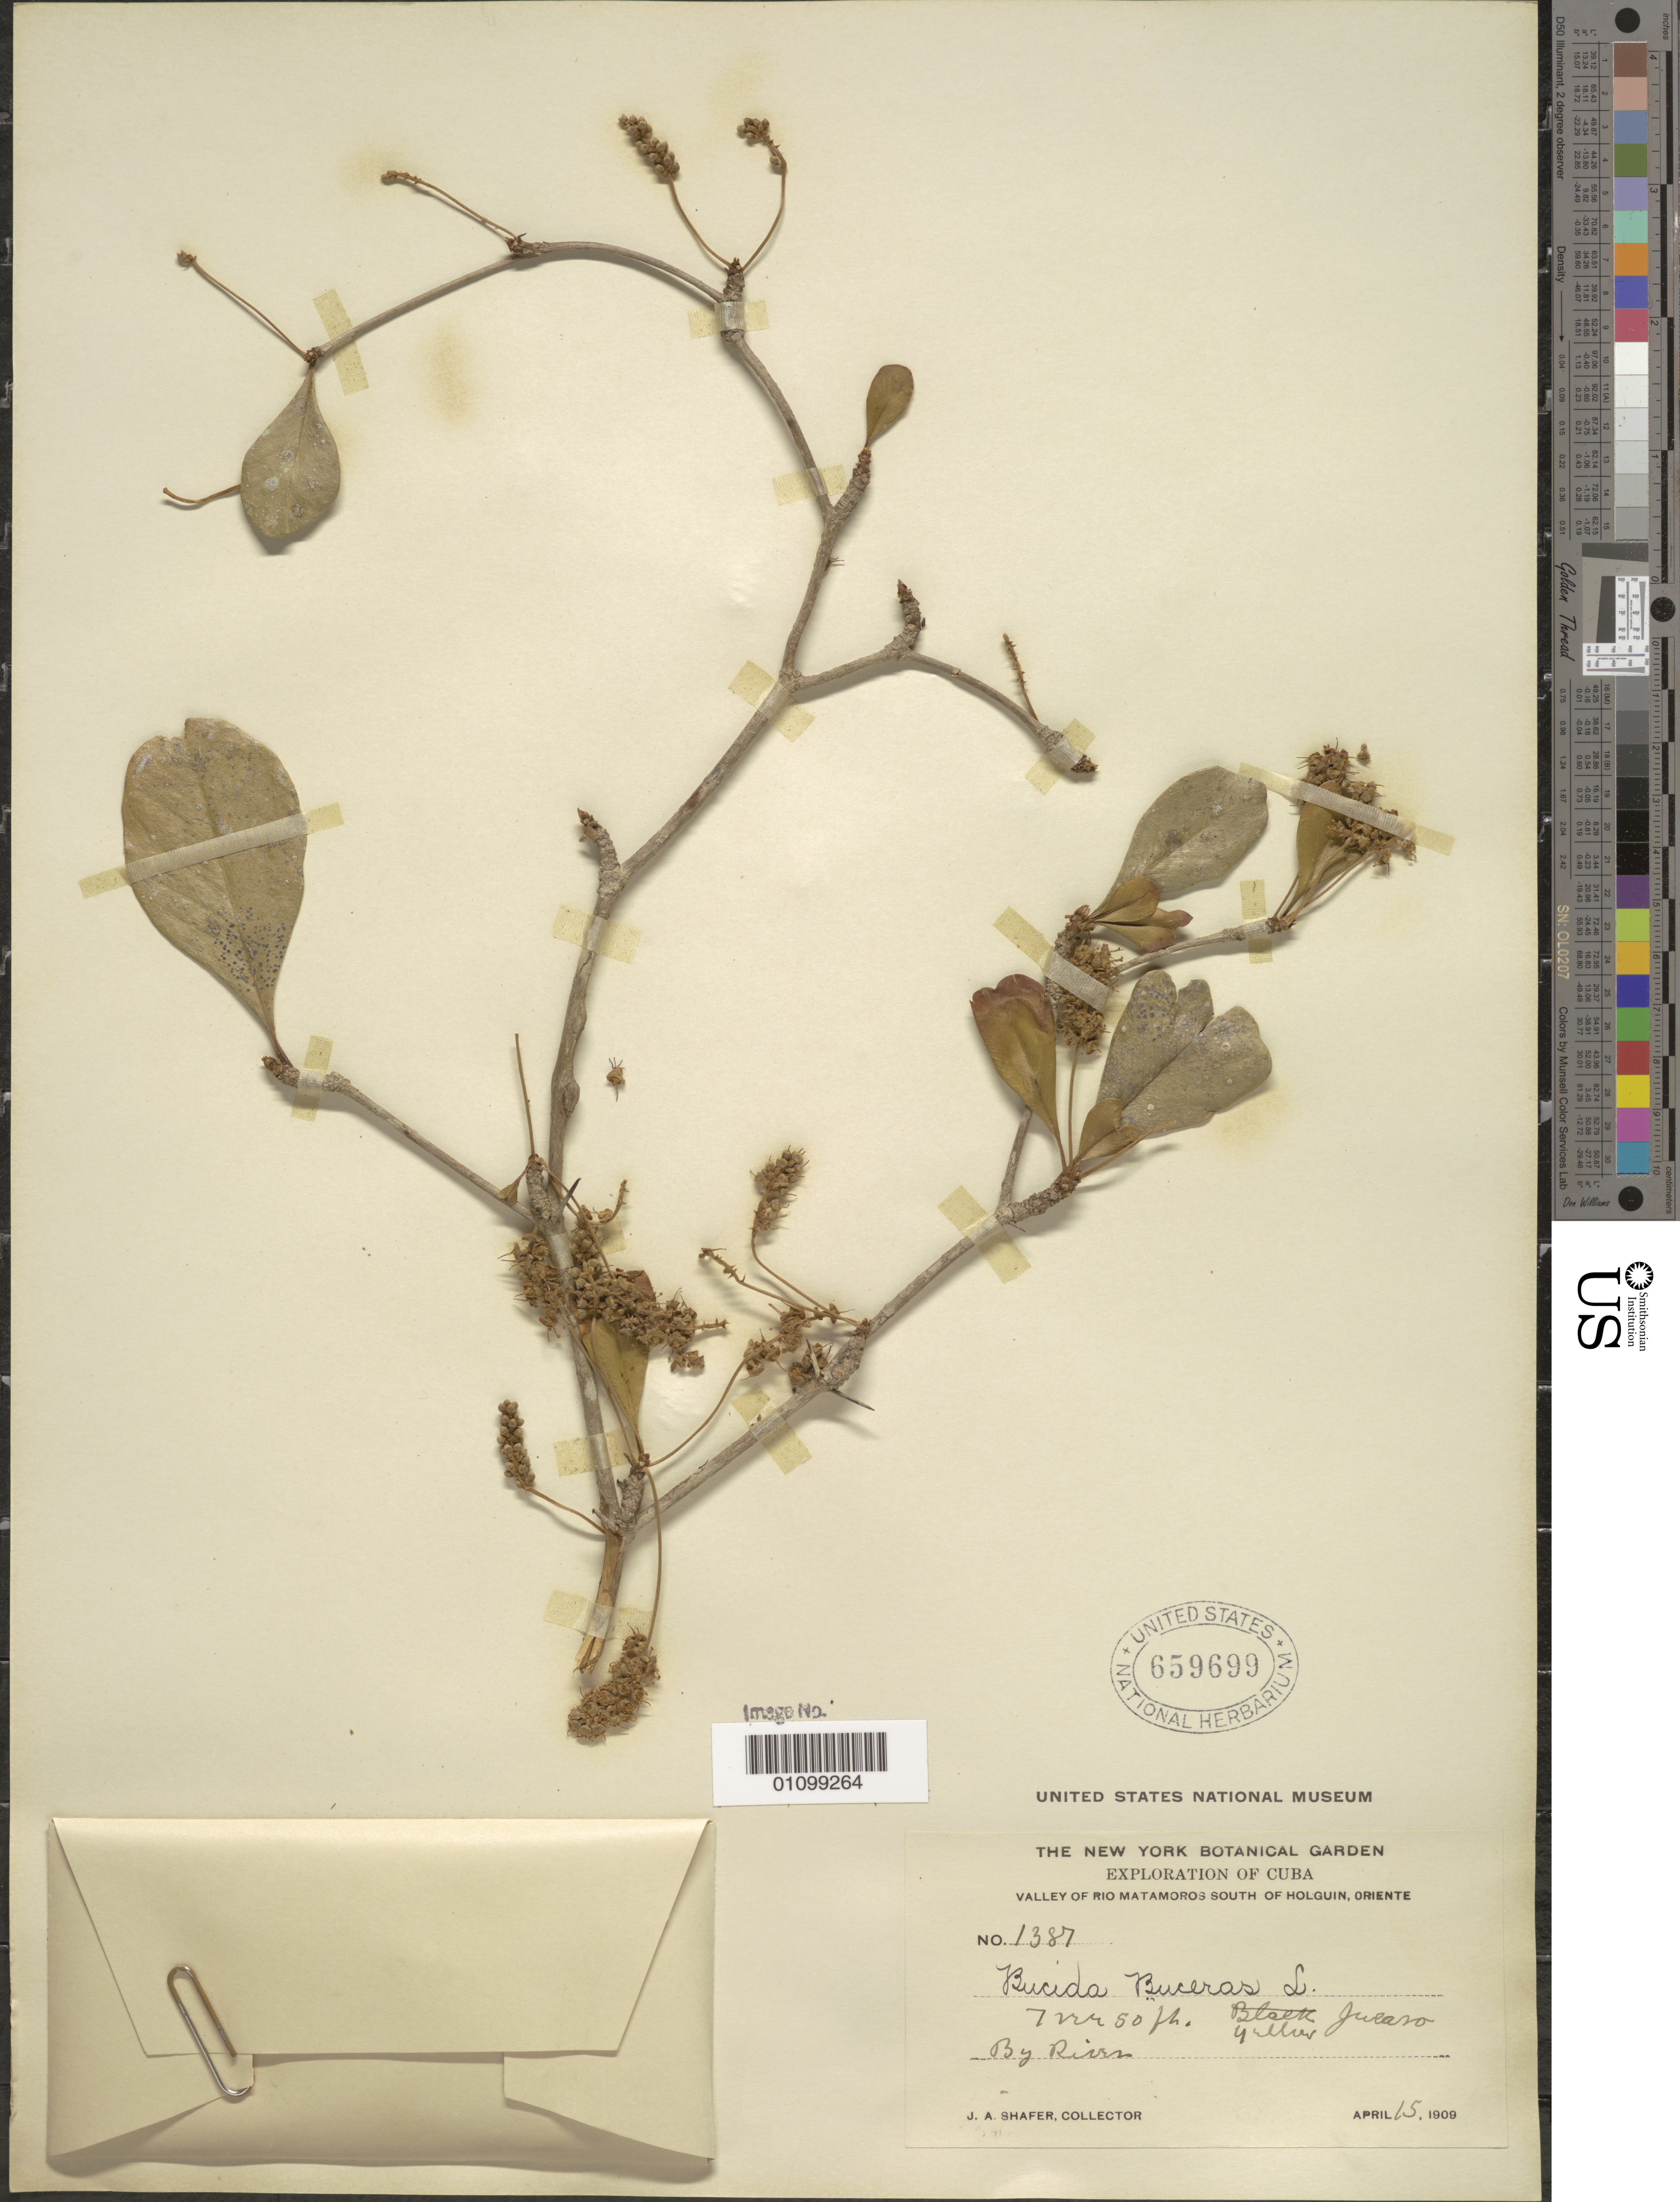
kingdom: Plantae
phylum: Tracheophyta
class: Magnoliopsida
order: Myrtales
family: Combretaceae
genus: Terminalia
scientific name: Terminalia buceras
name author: (L.) C. Wright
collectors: J. A. Shafer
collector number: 1387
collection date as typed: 15 Apr 1909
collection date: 1909-04-15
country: Cuba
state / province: Holguín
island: Cuba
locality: Valley of Rio Matamoros S of Holguin By river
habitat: Jucaro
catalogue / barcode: US 659699